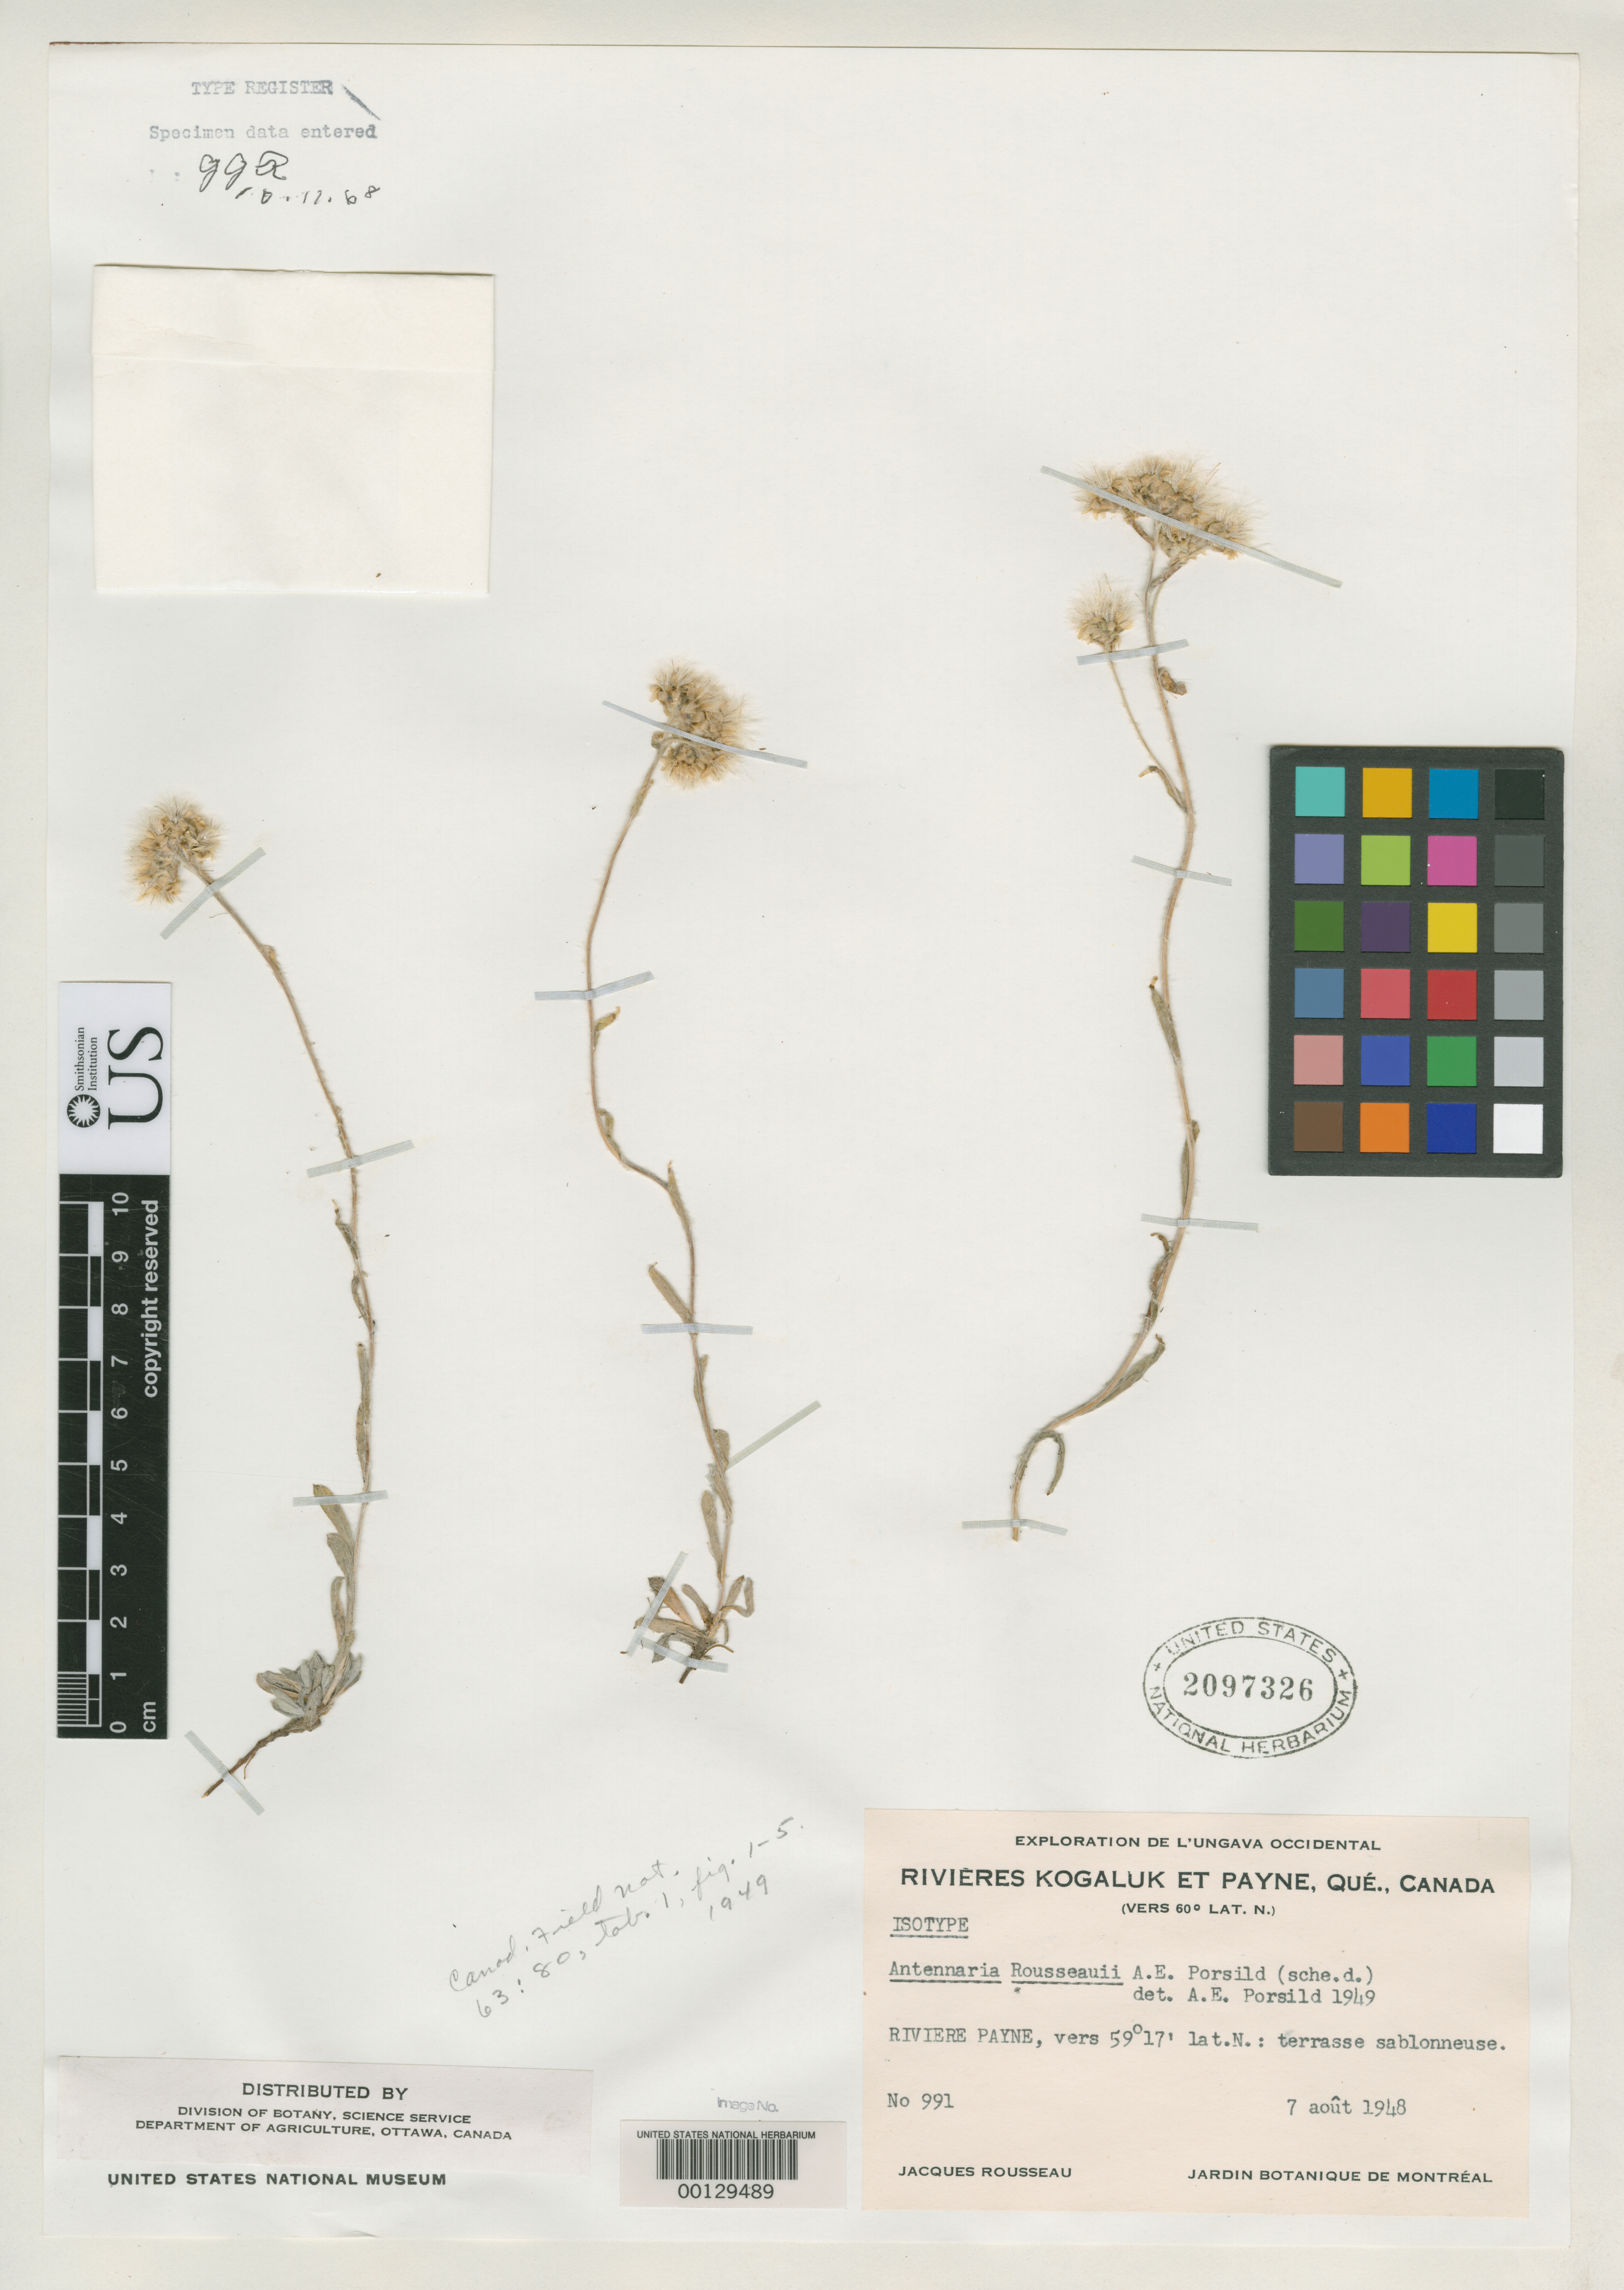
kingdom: Plantae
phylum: Tracheophyta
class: Magnoliopsida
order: Asterales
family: Asteraceae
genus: Antennaria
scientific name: Antennaria rousseaui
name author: A.E. Porsild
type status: Type Material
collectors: J. Rousseau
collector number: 991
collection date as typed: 07 Aug 1948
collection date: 1948-08-07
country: Canada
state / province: Quebec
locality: Ungava Occidental; Payne River.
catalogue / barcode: US 2097326